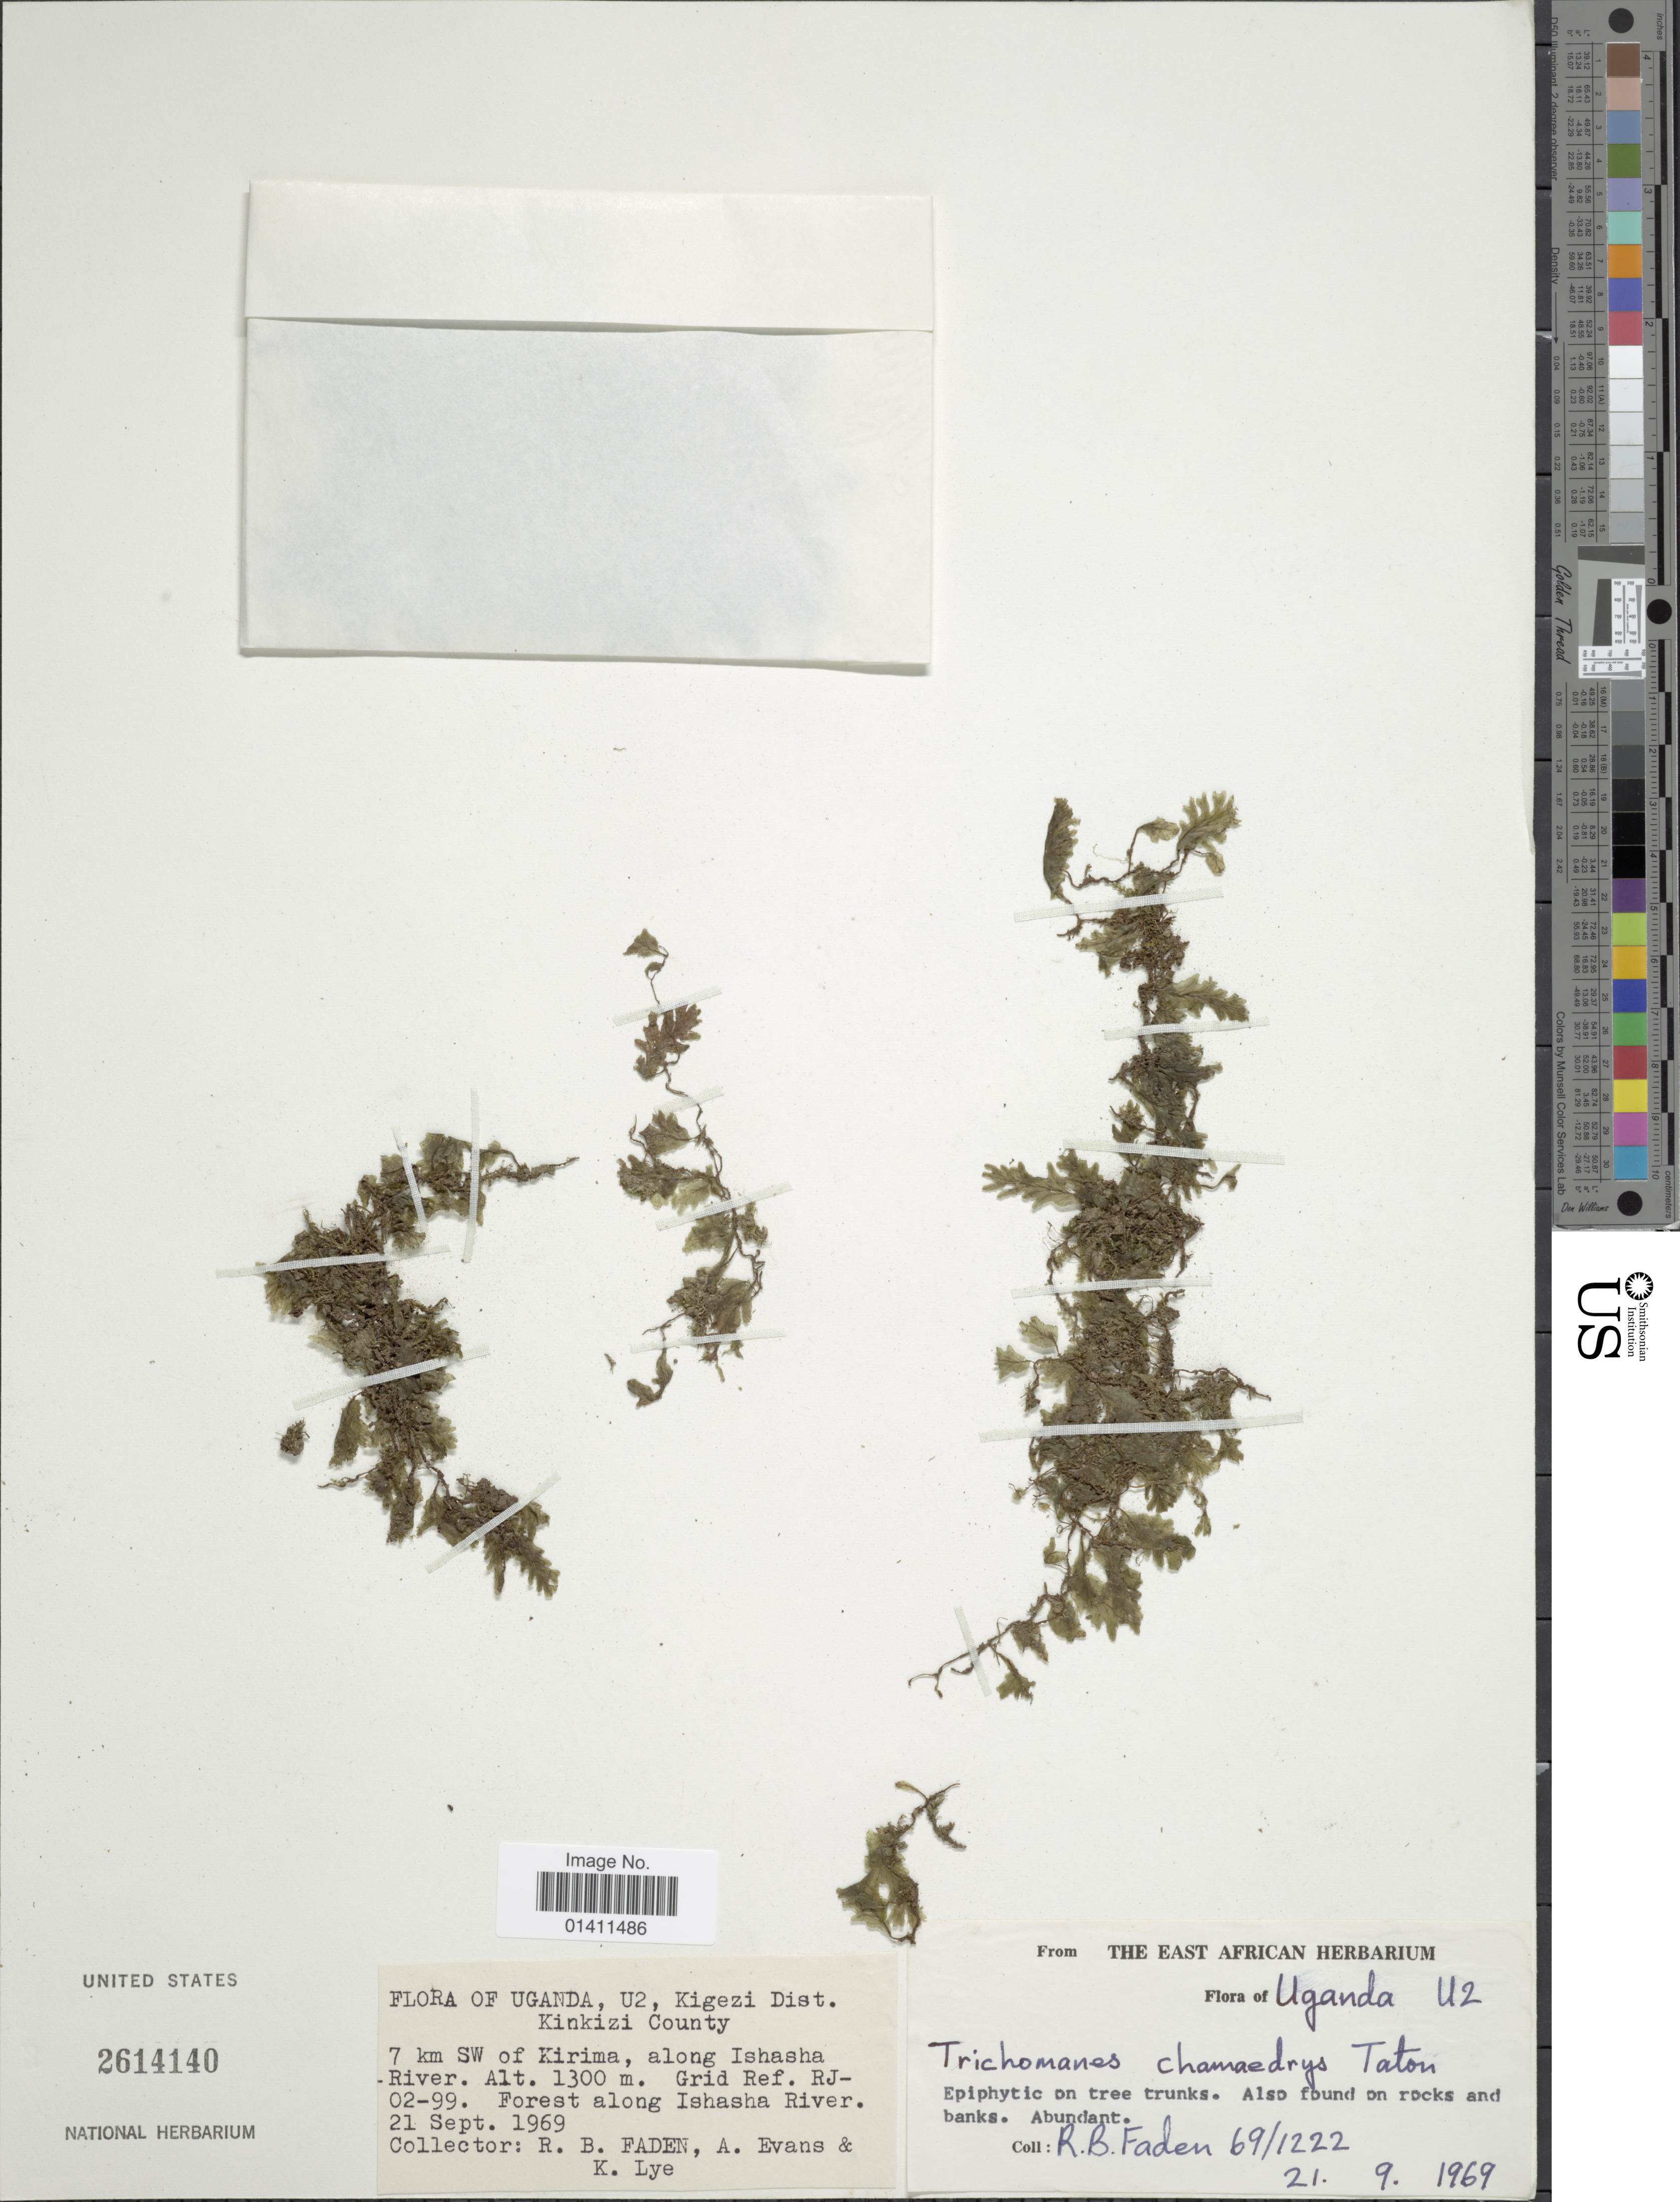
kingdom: Plantae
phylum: Tracheophyta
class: Polypodiopsida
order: Hymenophyllales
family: Hymenophyllaceae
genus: Didymoglossum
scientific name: Didymoglossum chamaedrys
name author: (Taton) J.P. Roux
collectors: R. B. Faden, A. Evans & K. A. Lye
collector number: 69/1222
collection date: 1969-09-21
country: Uganda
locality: U2, Kigezi Dist. Kinkizi County. 7 km SW of Kirima, along Ishasha River. Forest along Ishasha River. Grid Ref. RJ-02-99.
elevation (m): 1300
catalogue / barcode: US 2614140